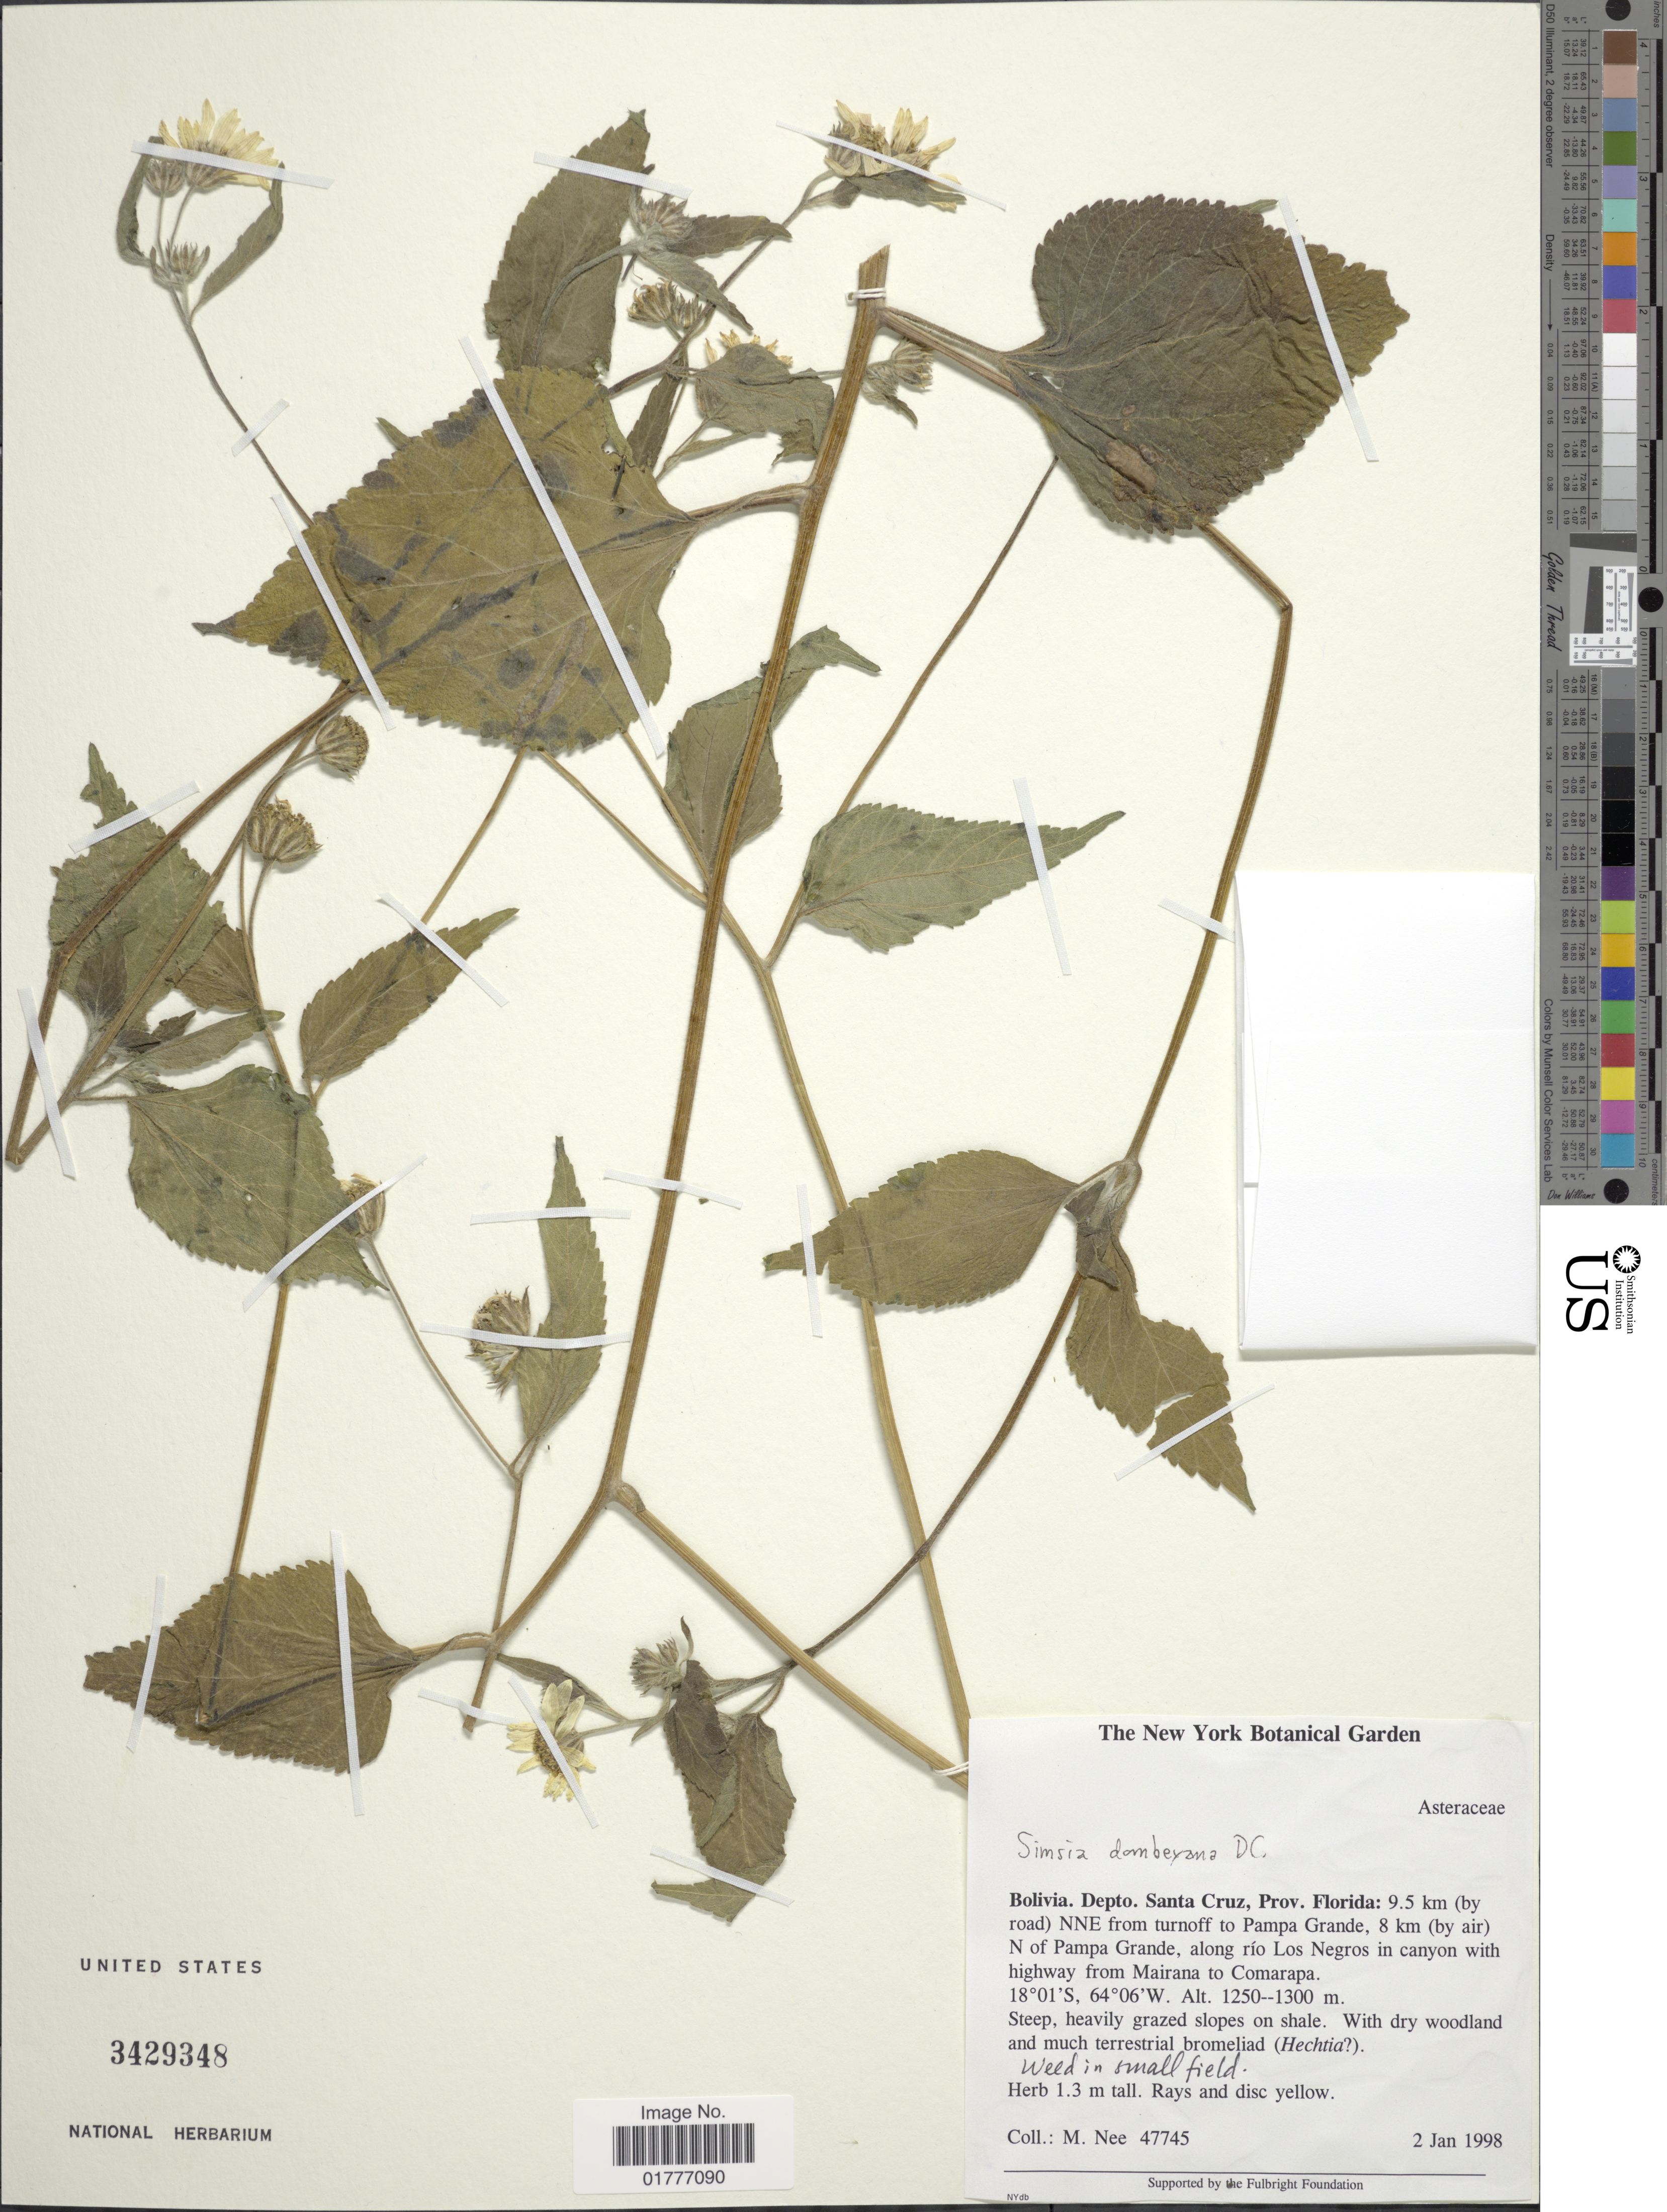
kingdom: Plantae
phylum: Tracheophyta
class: Magnoliopsida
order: Asterales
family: Asteraceae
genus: Simsia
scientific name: Simsia dombeyana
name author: DC.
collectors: M. Nee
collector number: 47745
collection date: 1998-01-02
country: Bolivia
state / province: Santa Cruz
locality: Prov. Florida: 9.5 km (by road) NNE from turnoff to Pampa Grande, 8 km (by air) N of Pampa Grande, along río Los Negros in canyon with highway from Mairana to Comarapa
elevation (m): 1250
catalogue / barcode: US 3429348